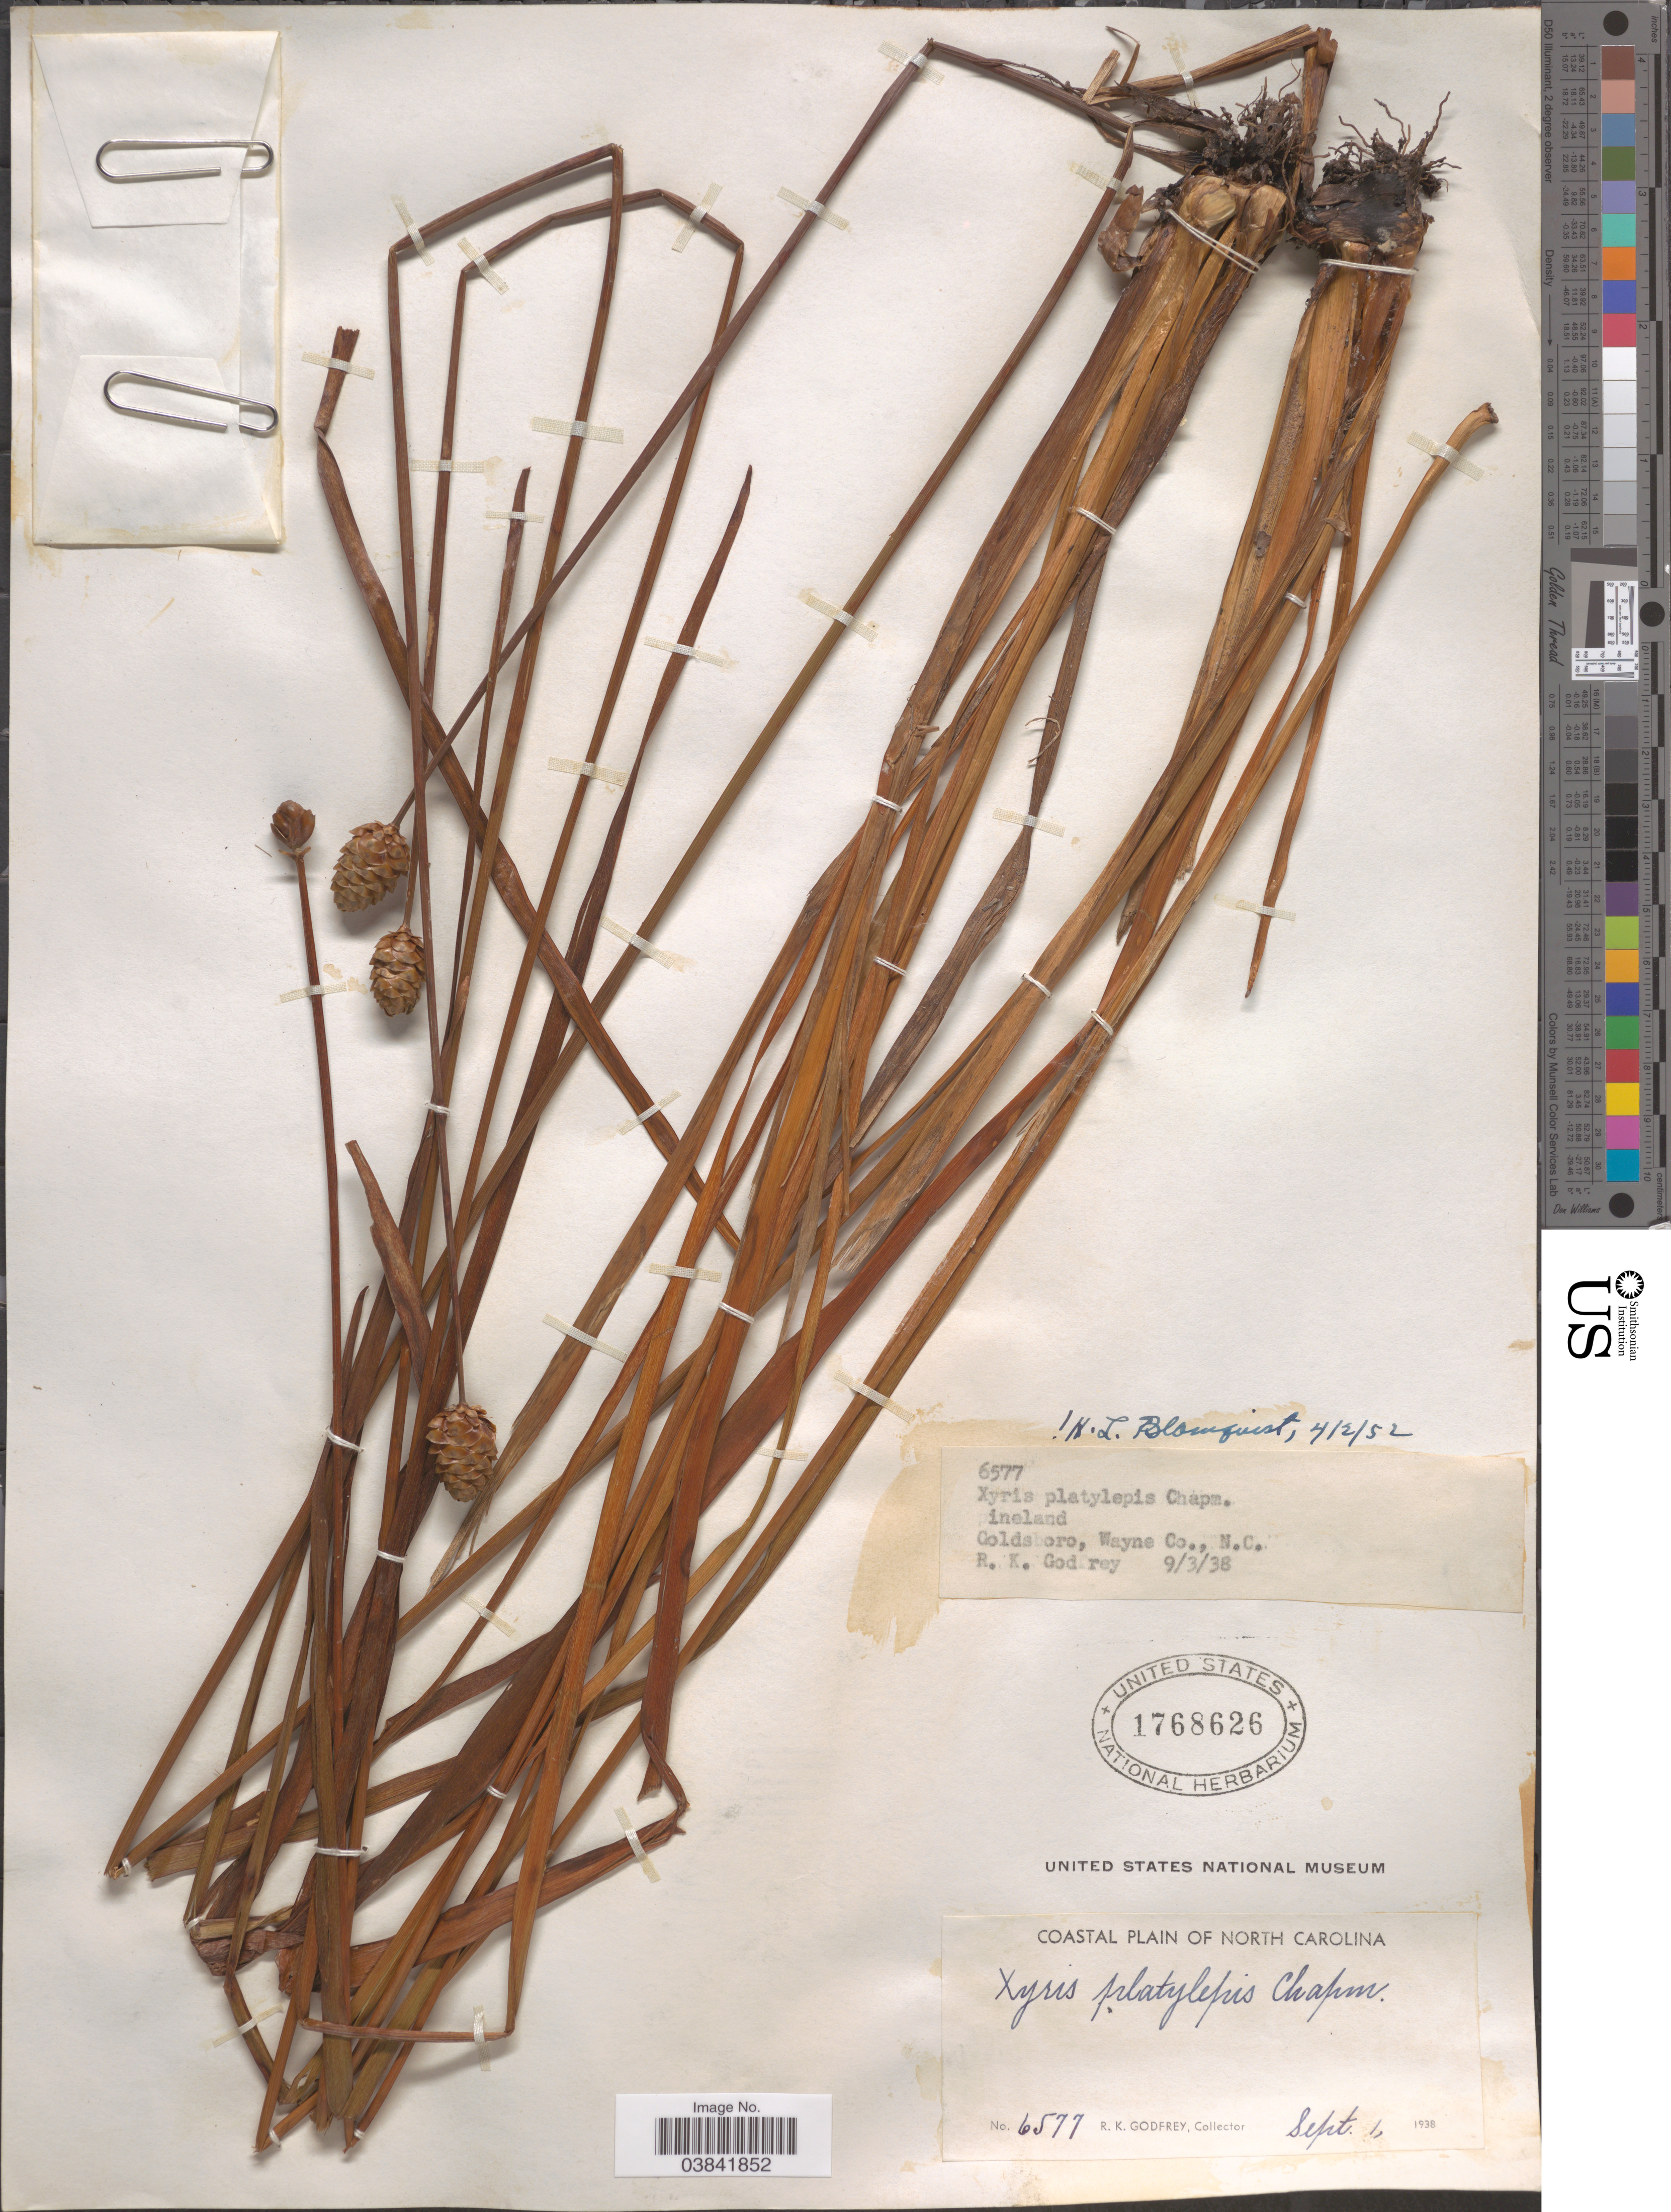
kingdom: Plantae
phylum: Tracheophyta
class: Liliopsida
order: Poales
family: Xyridaceae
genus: Xyris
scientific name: Xyris platylepis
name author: Chapm.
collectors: R. K. Godfrey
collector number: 6577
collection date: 1938-09-01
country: United States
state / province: North Carolina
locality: Coastal Plain of North Carolina. Coldsboro, Wayne Co.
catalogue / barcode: US 1768626